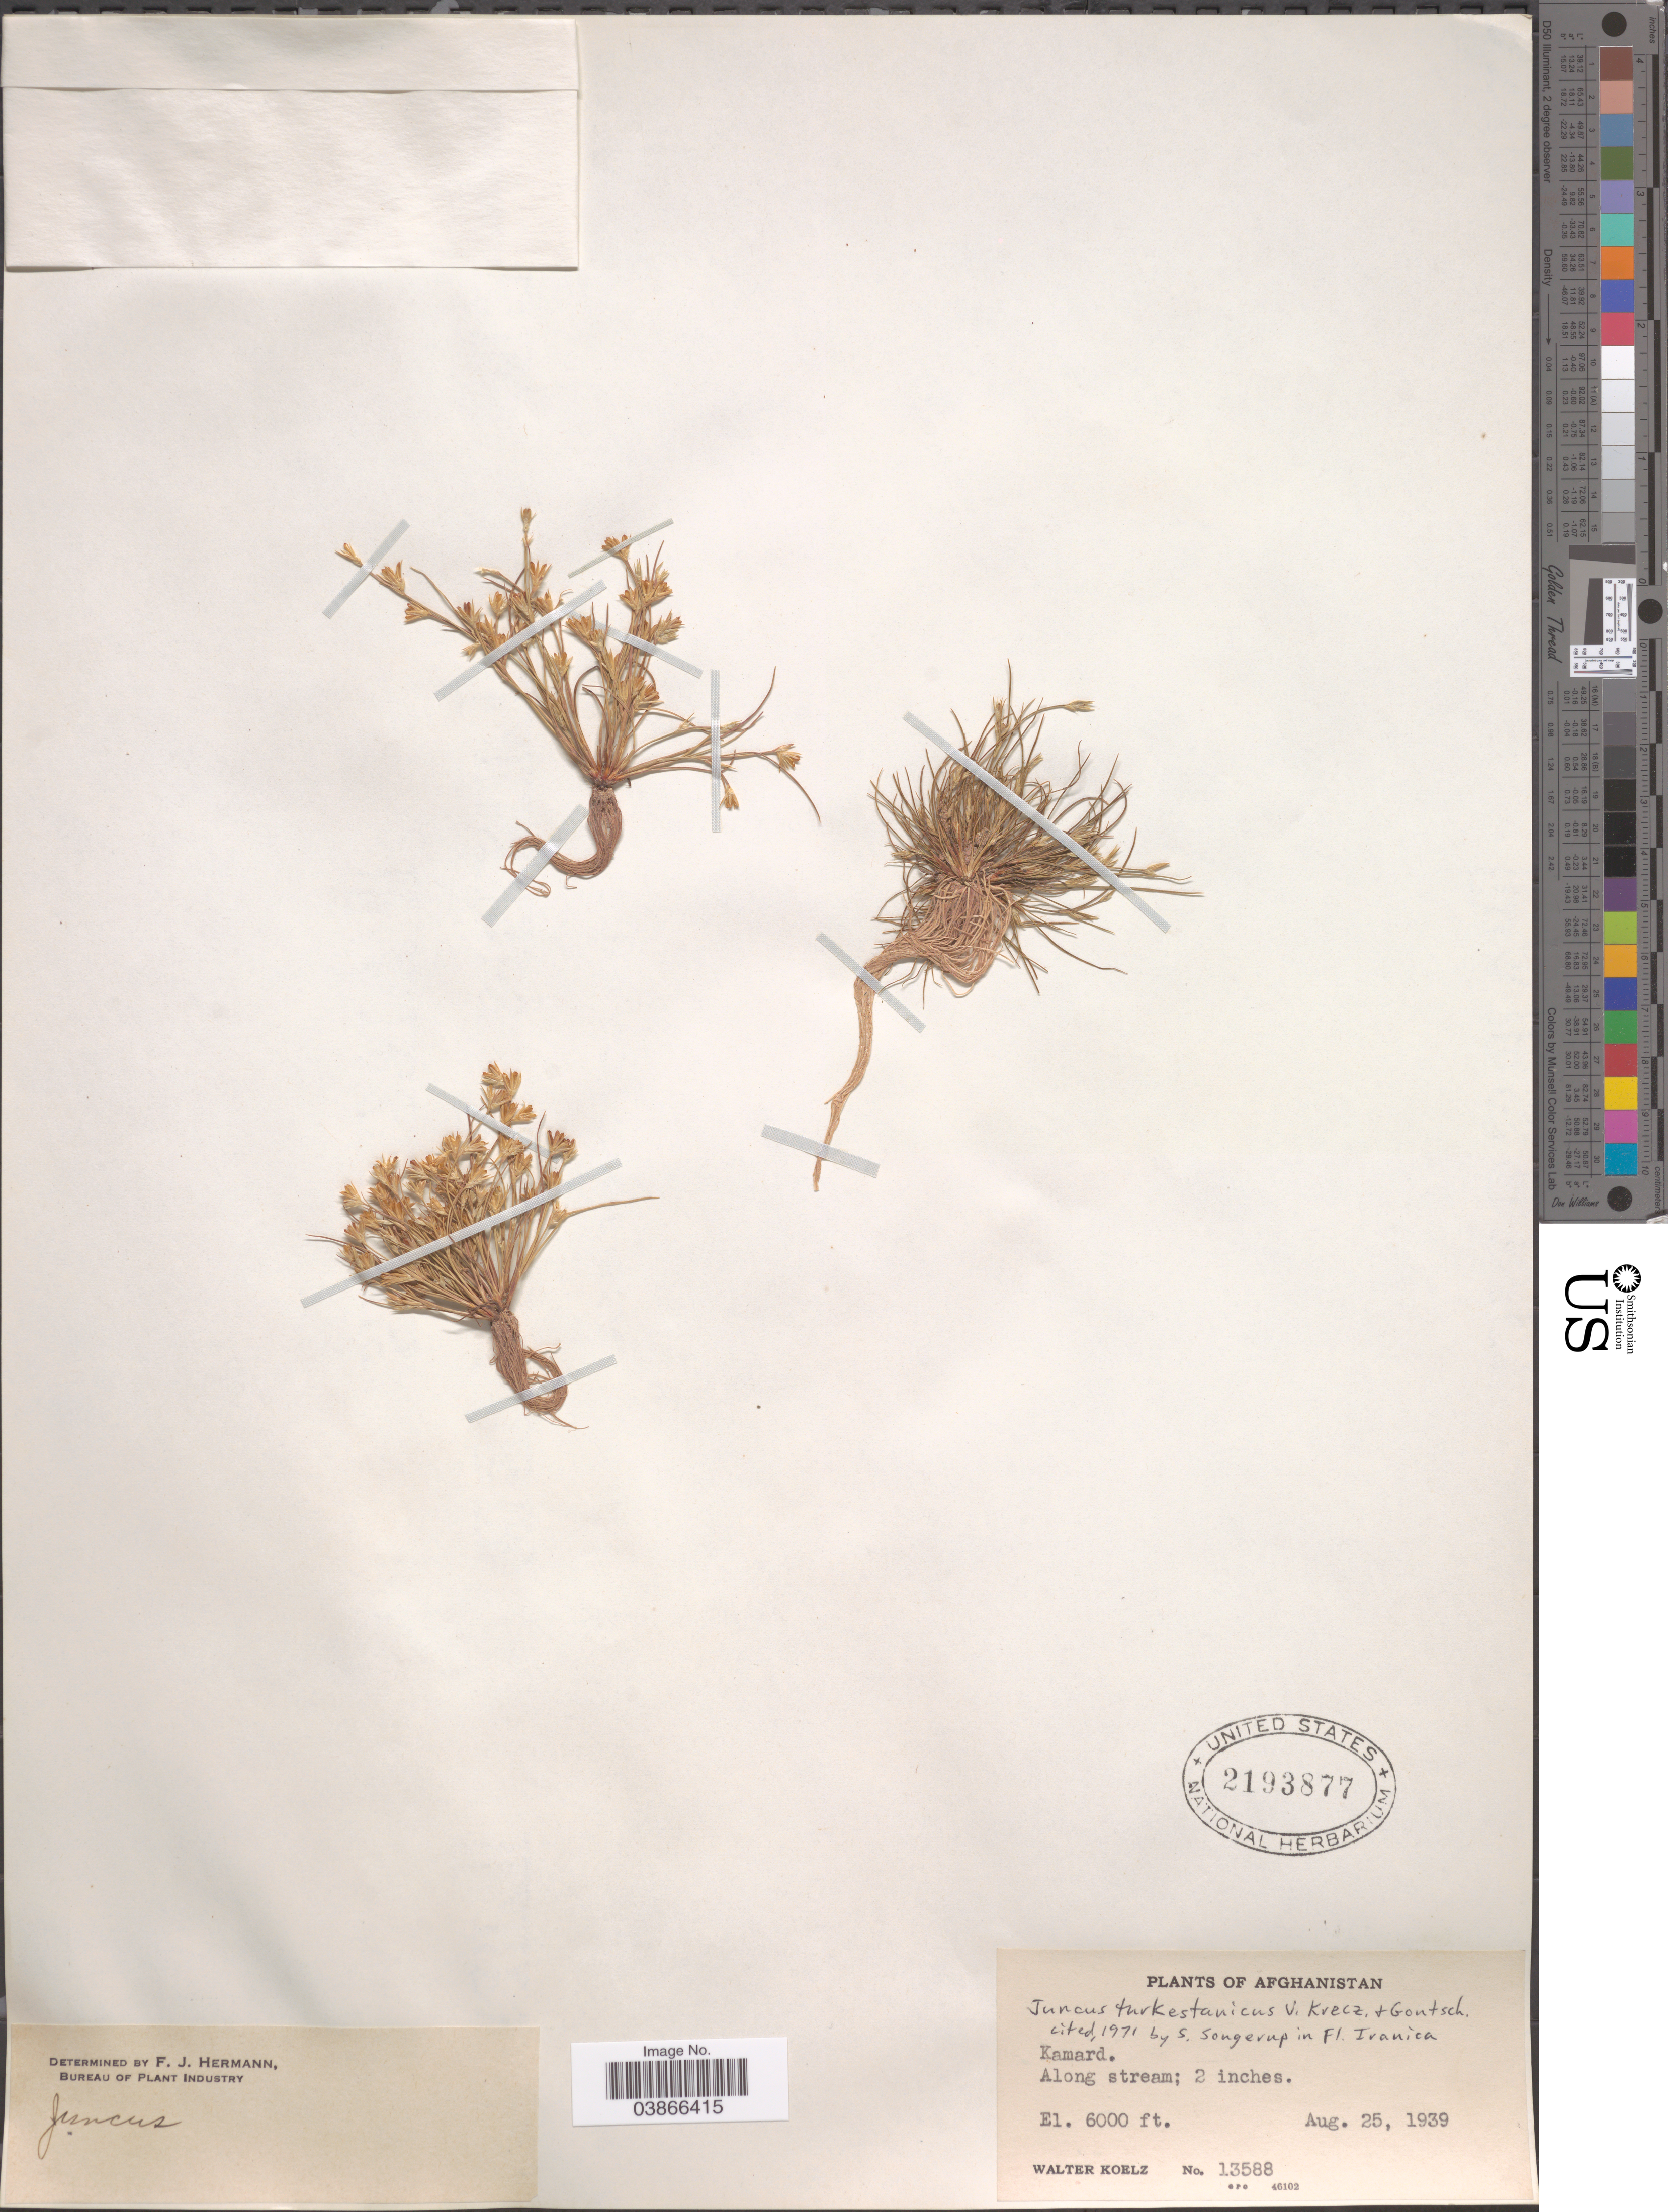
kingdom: Plantae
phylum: Tracheophyta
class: Liliopsida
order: Poales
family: Juncaceae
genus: Juncus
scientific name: Juncus turkestanicus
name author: V.I. Krecz. & Gontsch.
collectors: W. N. Koelz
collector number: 13588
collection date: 1939-08-25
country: Afghanistan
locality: Kamard.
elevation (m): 1829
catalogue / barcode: US 2193877